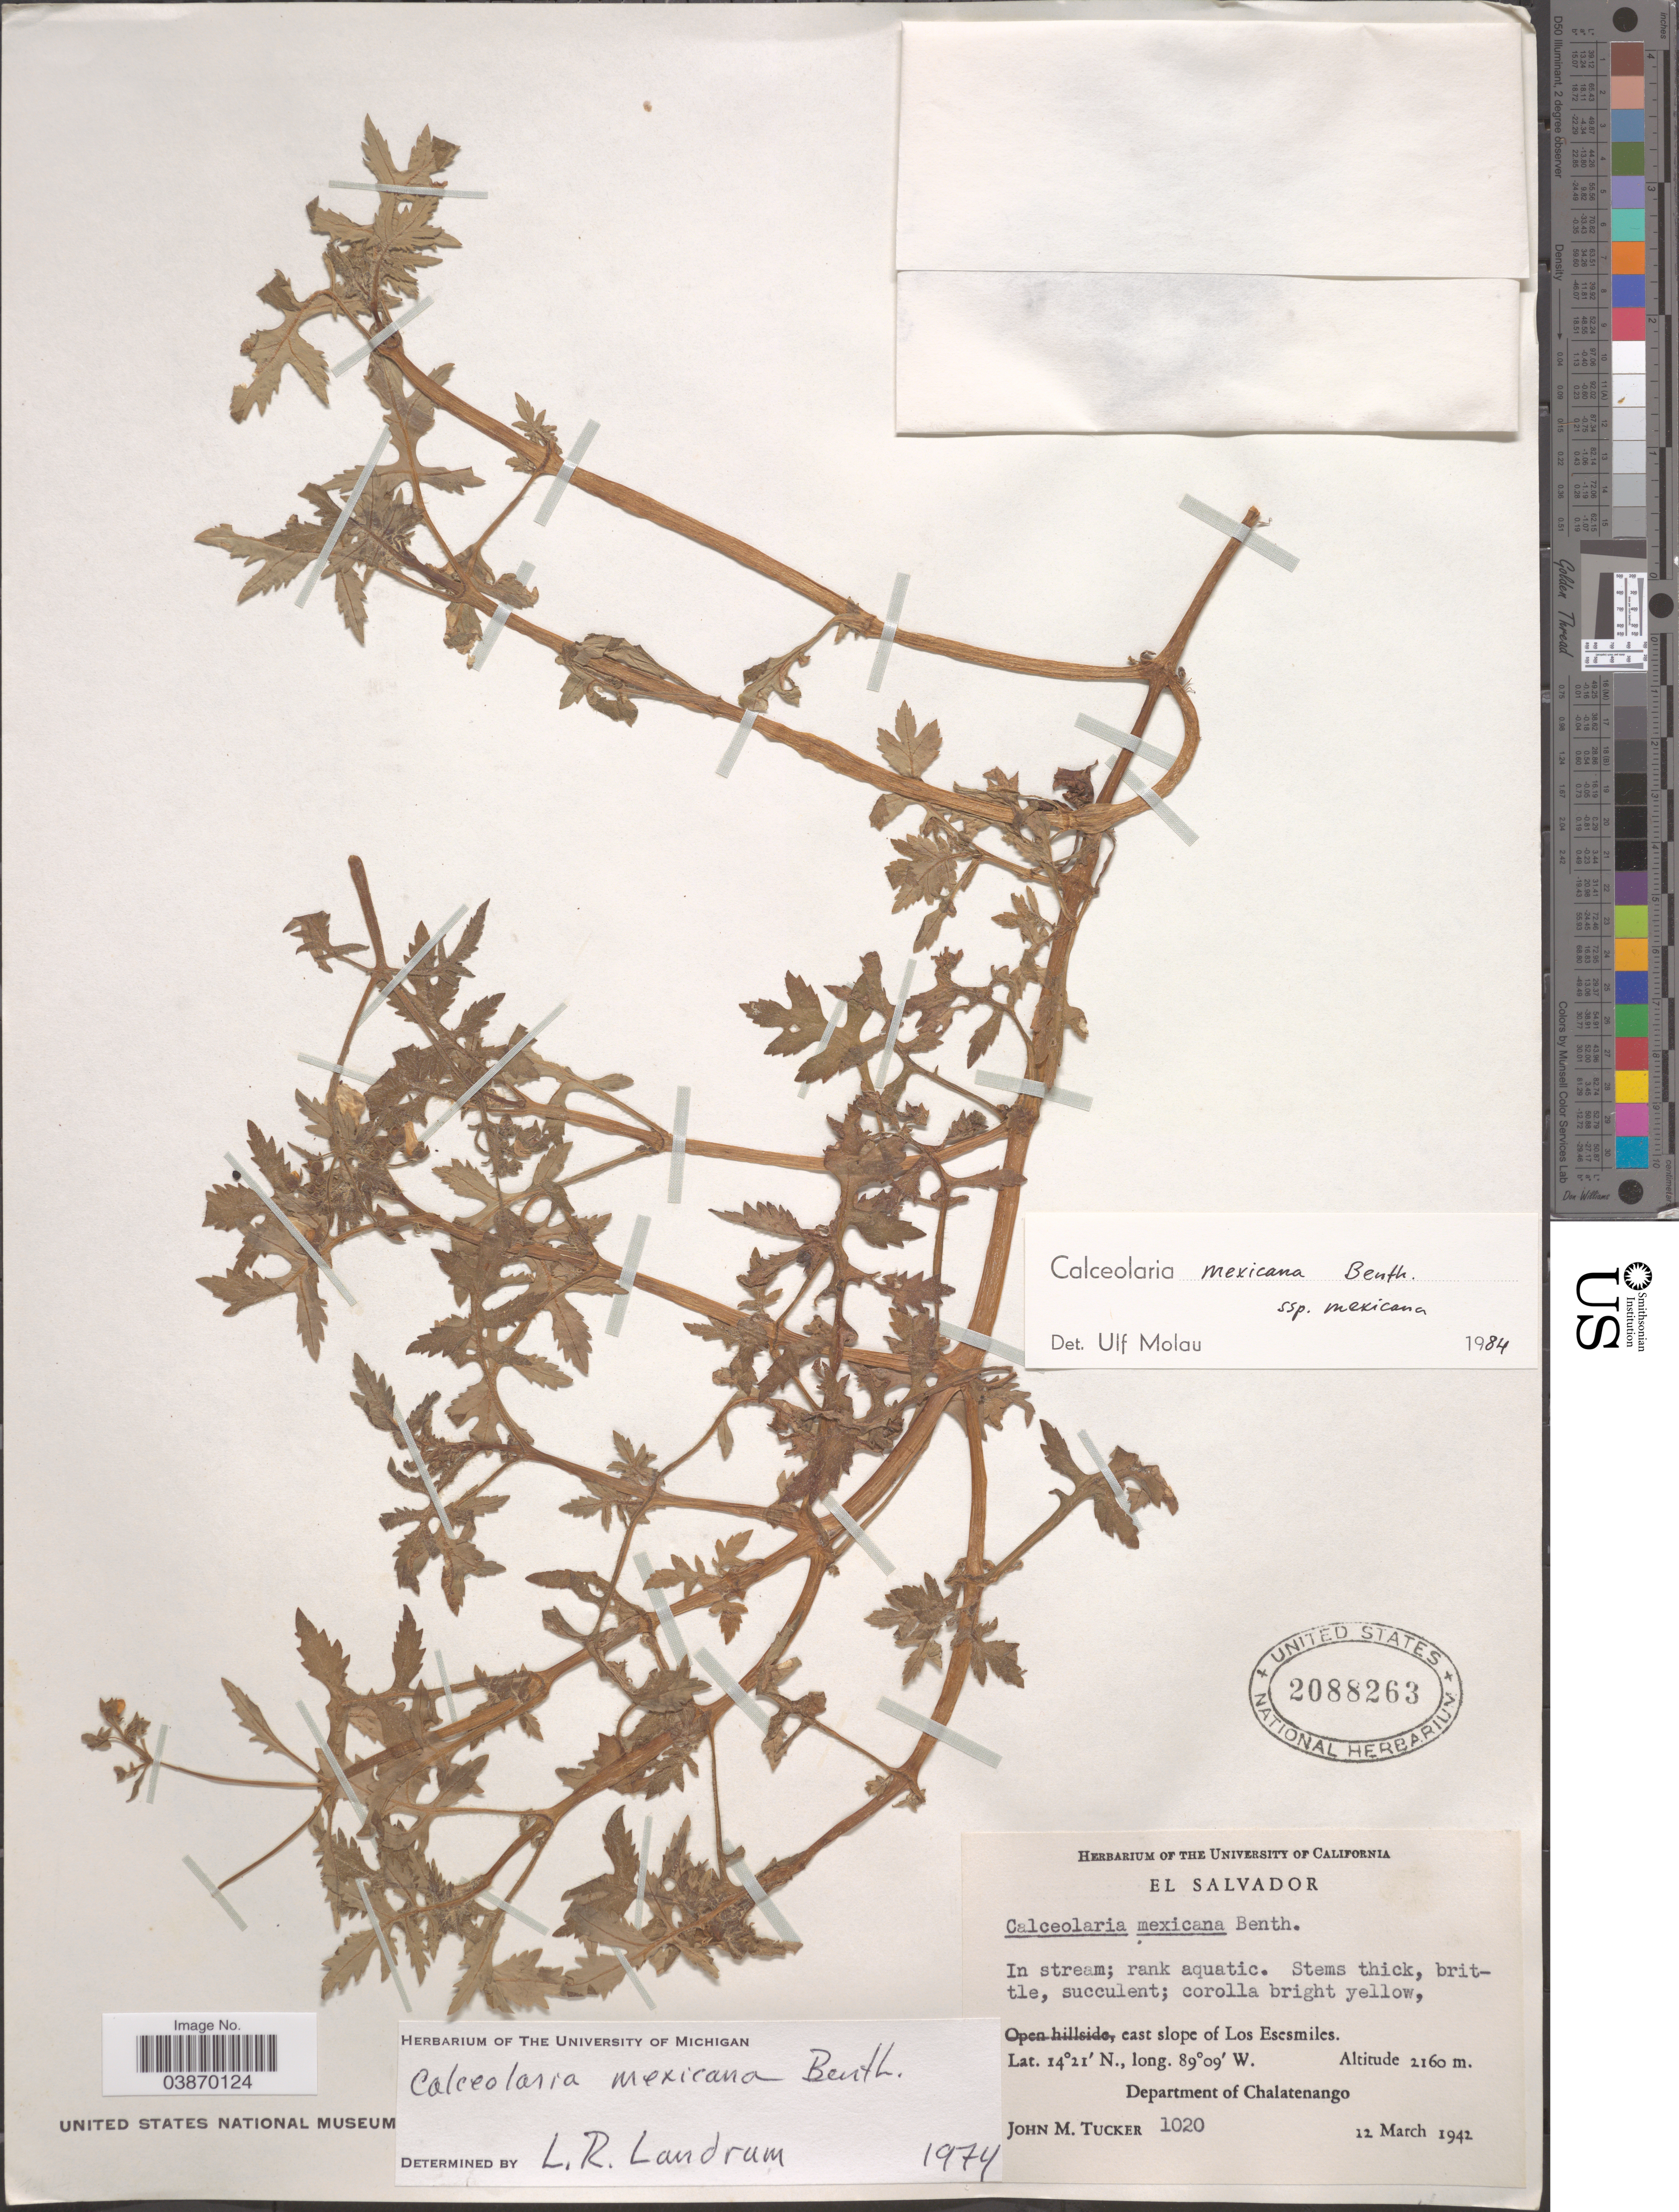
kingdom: Plantae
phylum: Tracheophyta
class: Magnoliopsida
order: Lamiales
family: Calceolariaceae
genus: Calceolaria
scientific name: Calceolaria mexicana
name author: Benth.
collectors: J. M. Tucker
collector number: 1020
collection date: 1942-03-12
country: El Salvador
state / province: Chalatenango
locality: East slope of Los Esesmiles. Department of Chalatenango.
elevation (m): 2160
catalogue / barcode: US 2088263